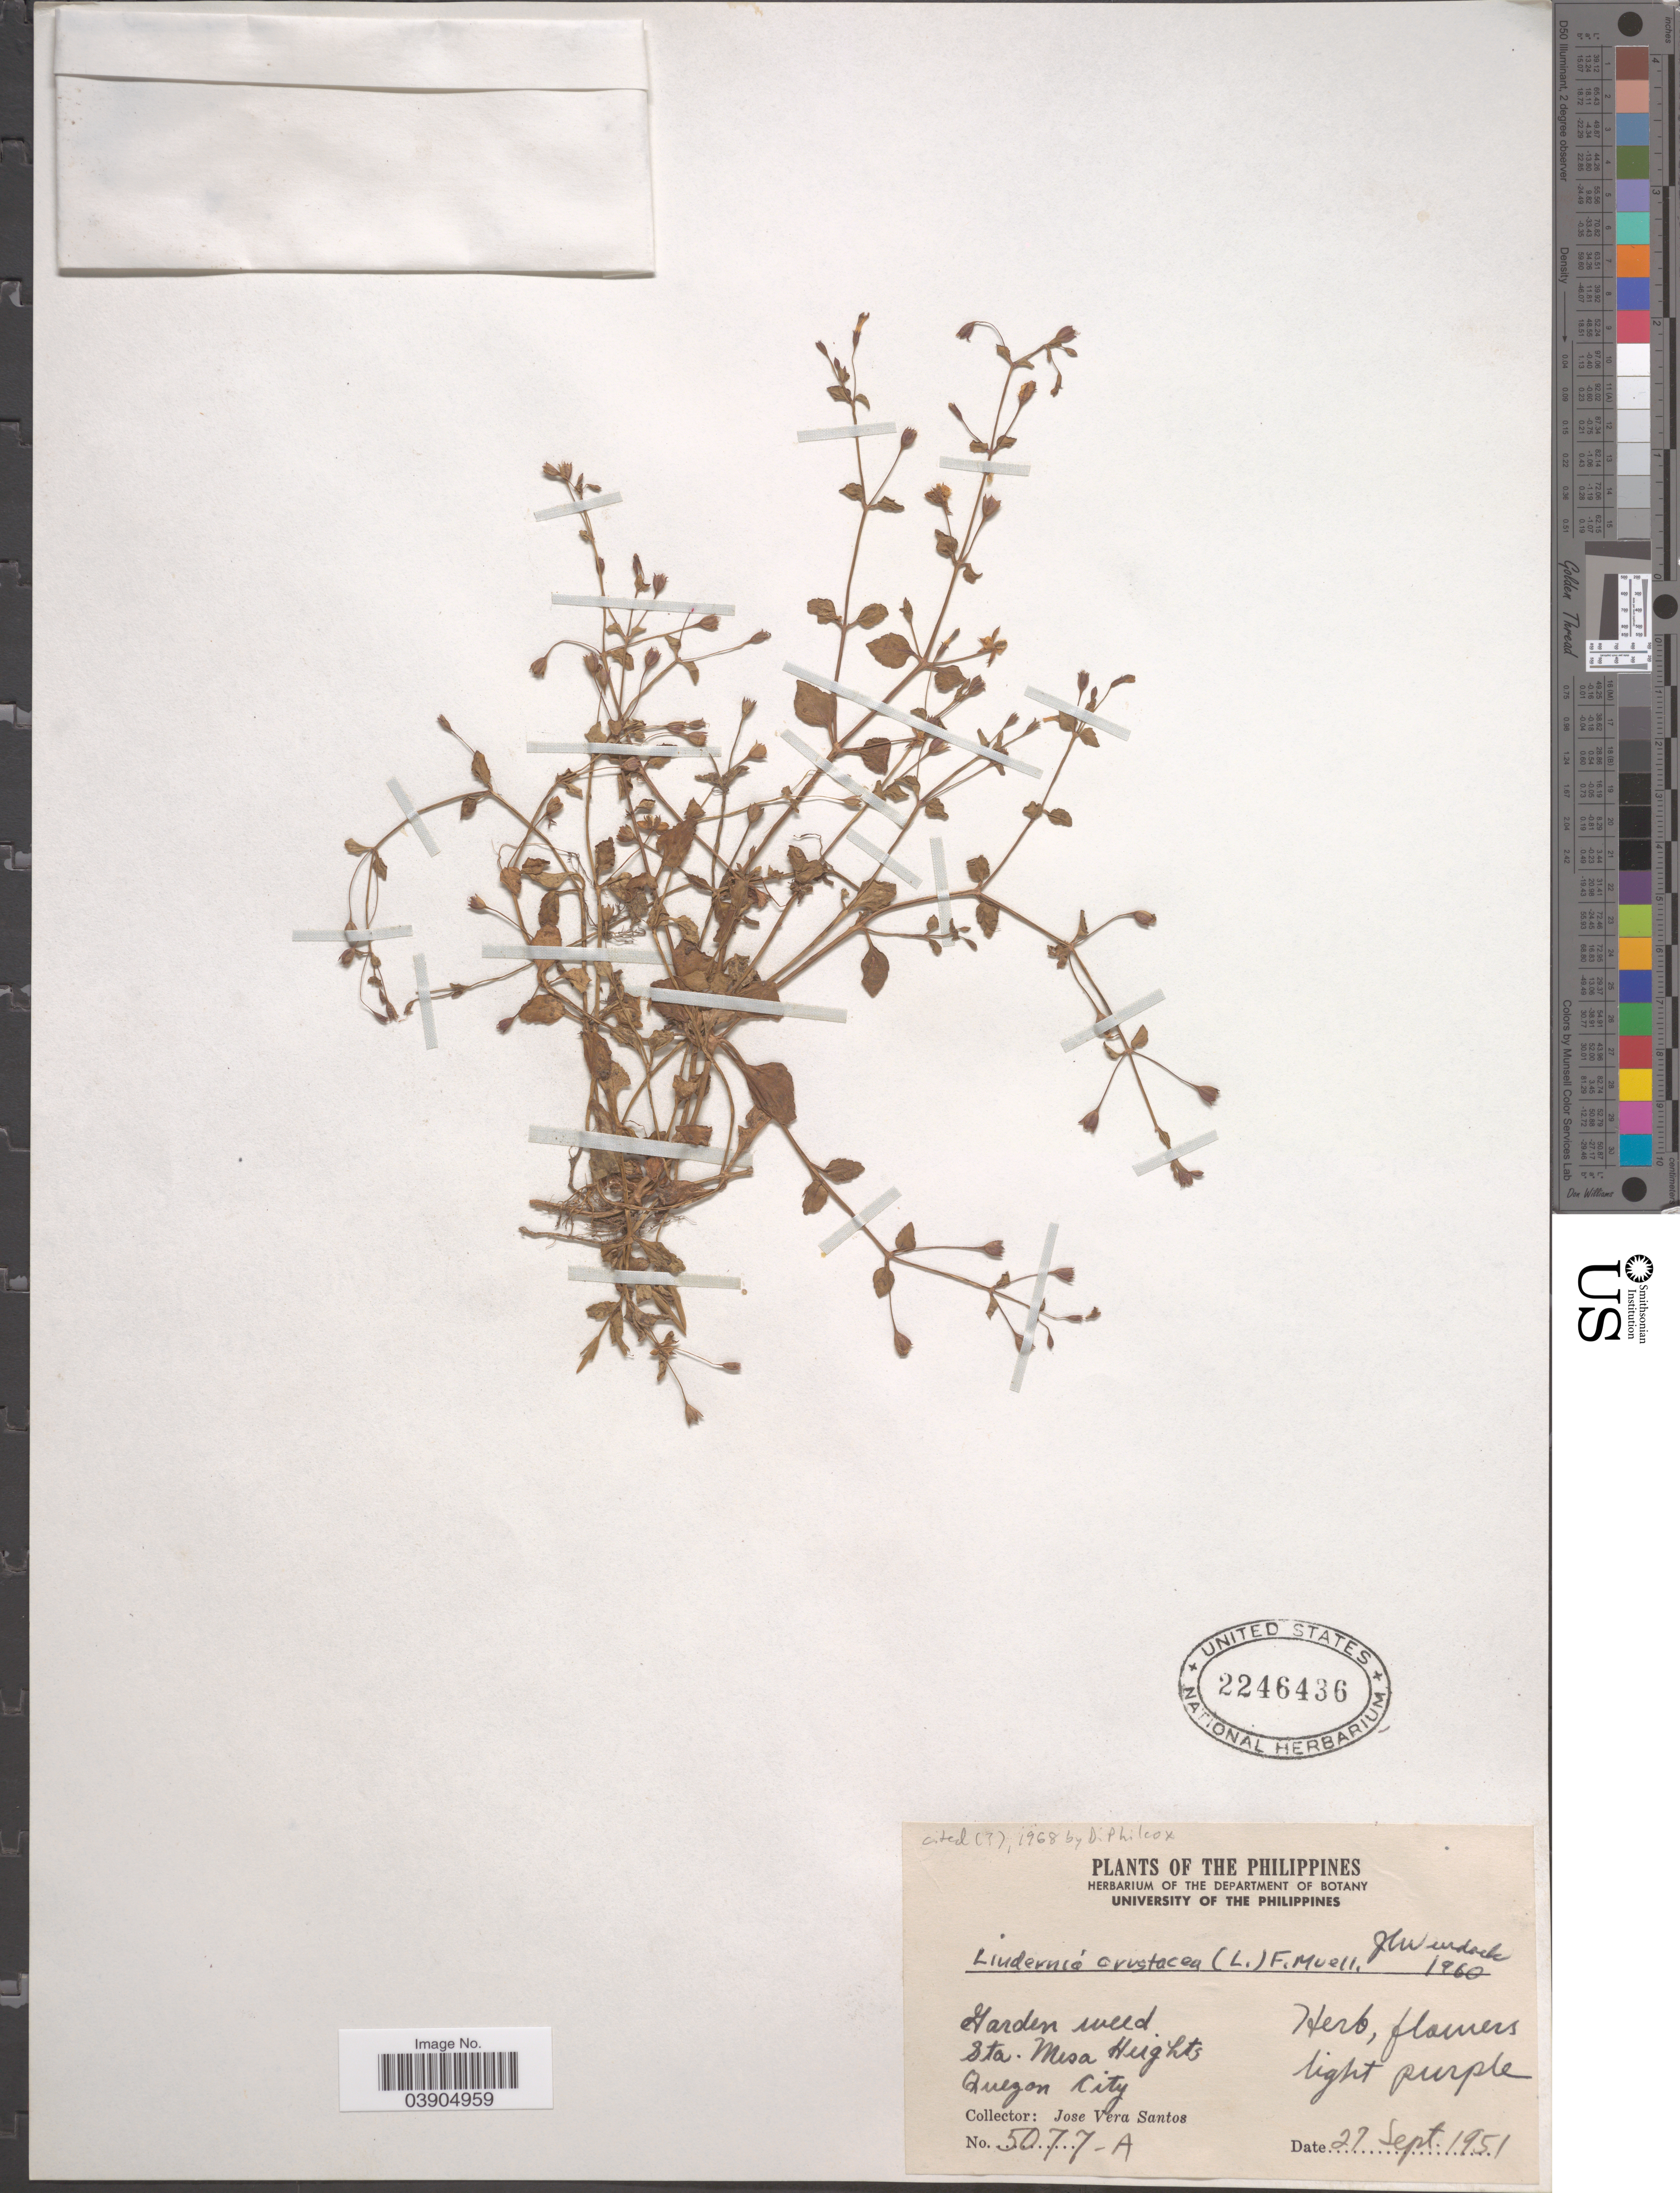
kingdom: Plantae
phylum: Tracheophyta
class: Magnoliopsida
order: Lamiales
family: Linderniaceae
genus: Lindernia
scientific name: Lindernia crustacea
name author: (L.) F. Muell.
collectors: J. V. Santos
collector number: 5077-A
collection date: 1951-09-27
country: Philippines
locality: Sta. Mesa Heights. Quezon City.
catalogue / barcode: US 2246436